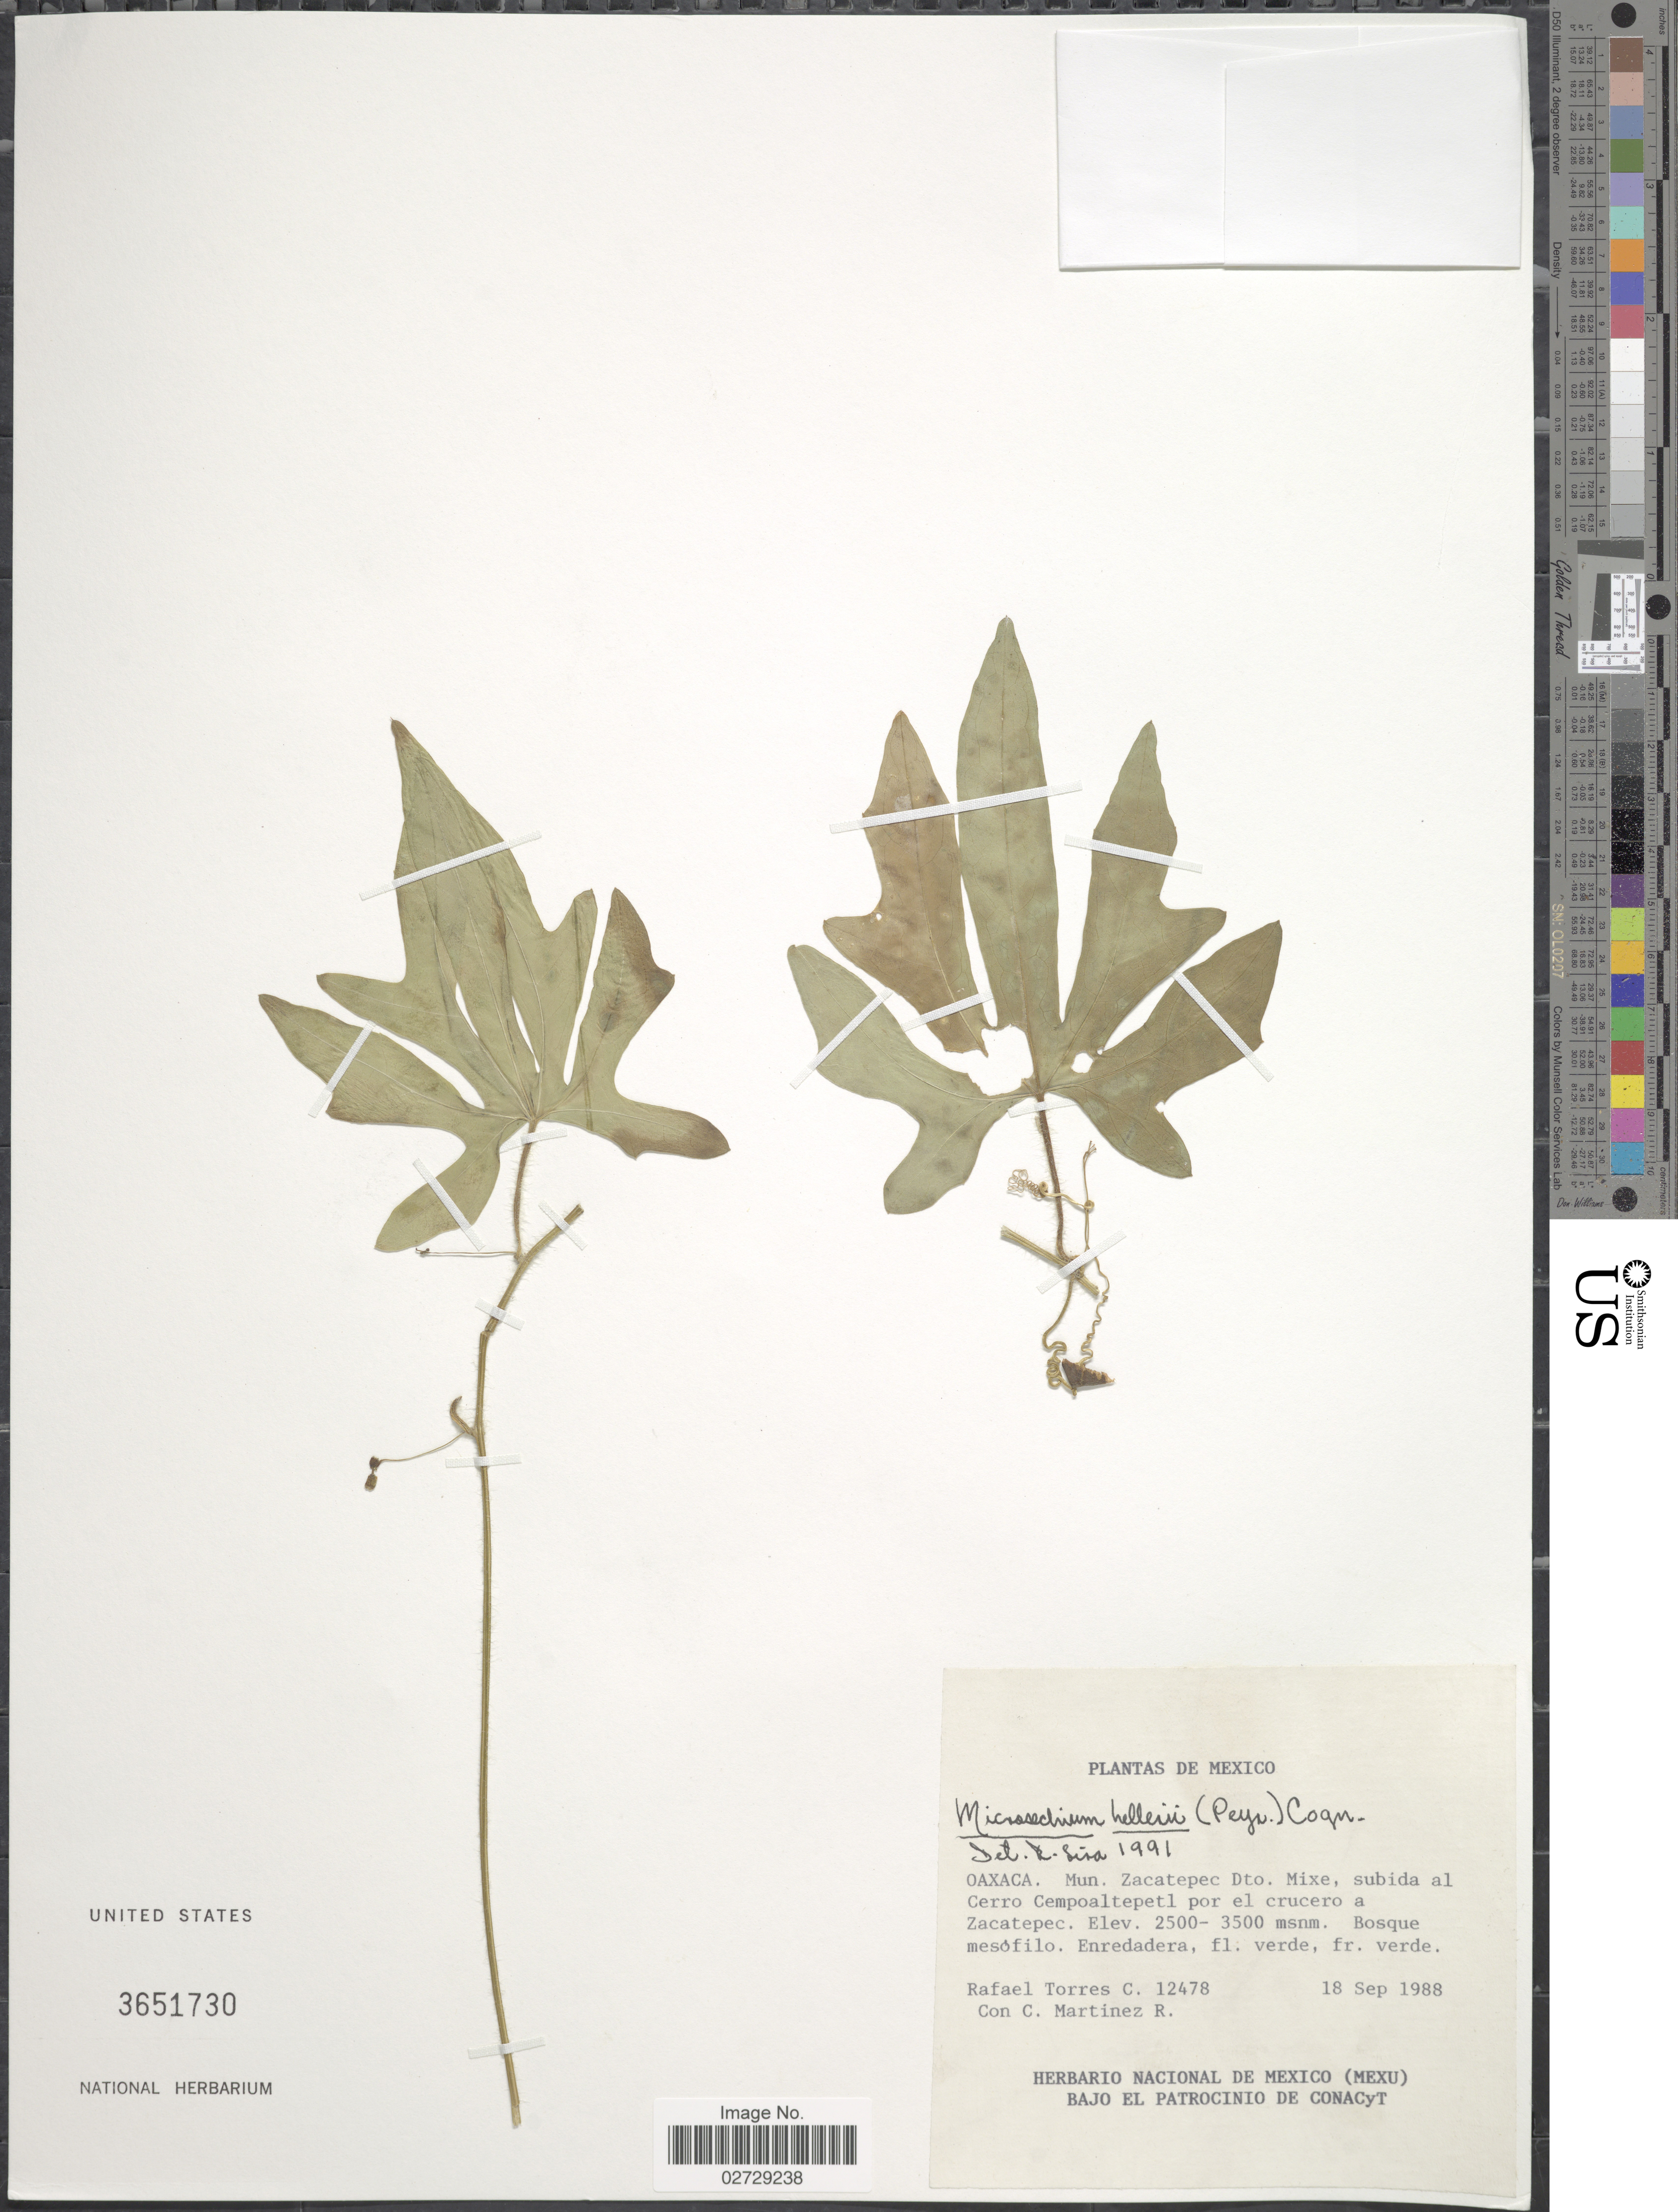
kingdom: Plantae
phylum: Tracheophyta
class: Magnoliopsida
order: Cucurbitales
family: Cucurbitaceae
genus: Microsechium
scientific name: Microsechium helleri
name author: (Peyr.) Cogn.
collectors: R. Torres C. & C. Martínez R.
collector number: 12478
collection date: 1988-09-18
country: Mexico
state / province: Oaxaca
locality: Mun. Zacatepec, Dto. Mixe, subida al Cerro Cempoaltepetl por el crucero a Zacatepec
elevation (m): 2500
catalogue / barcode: US 3651730